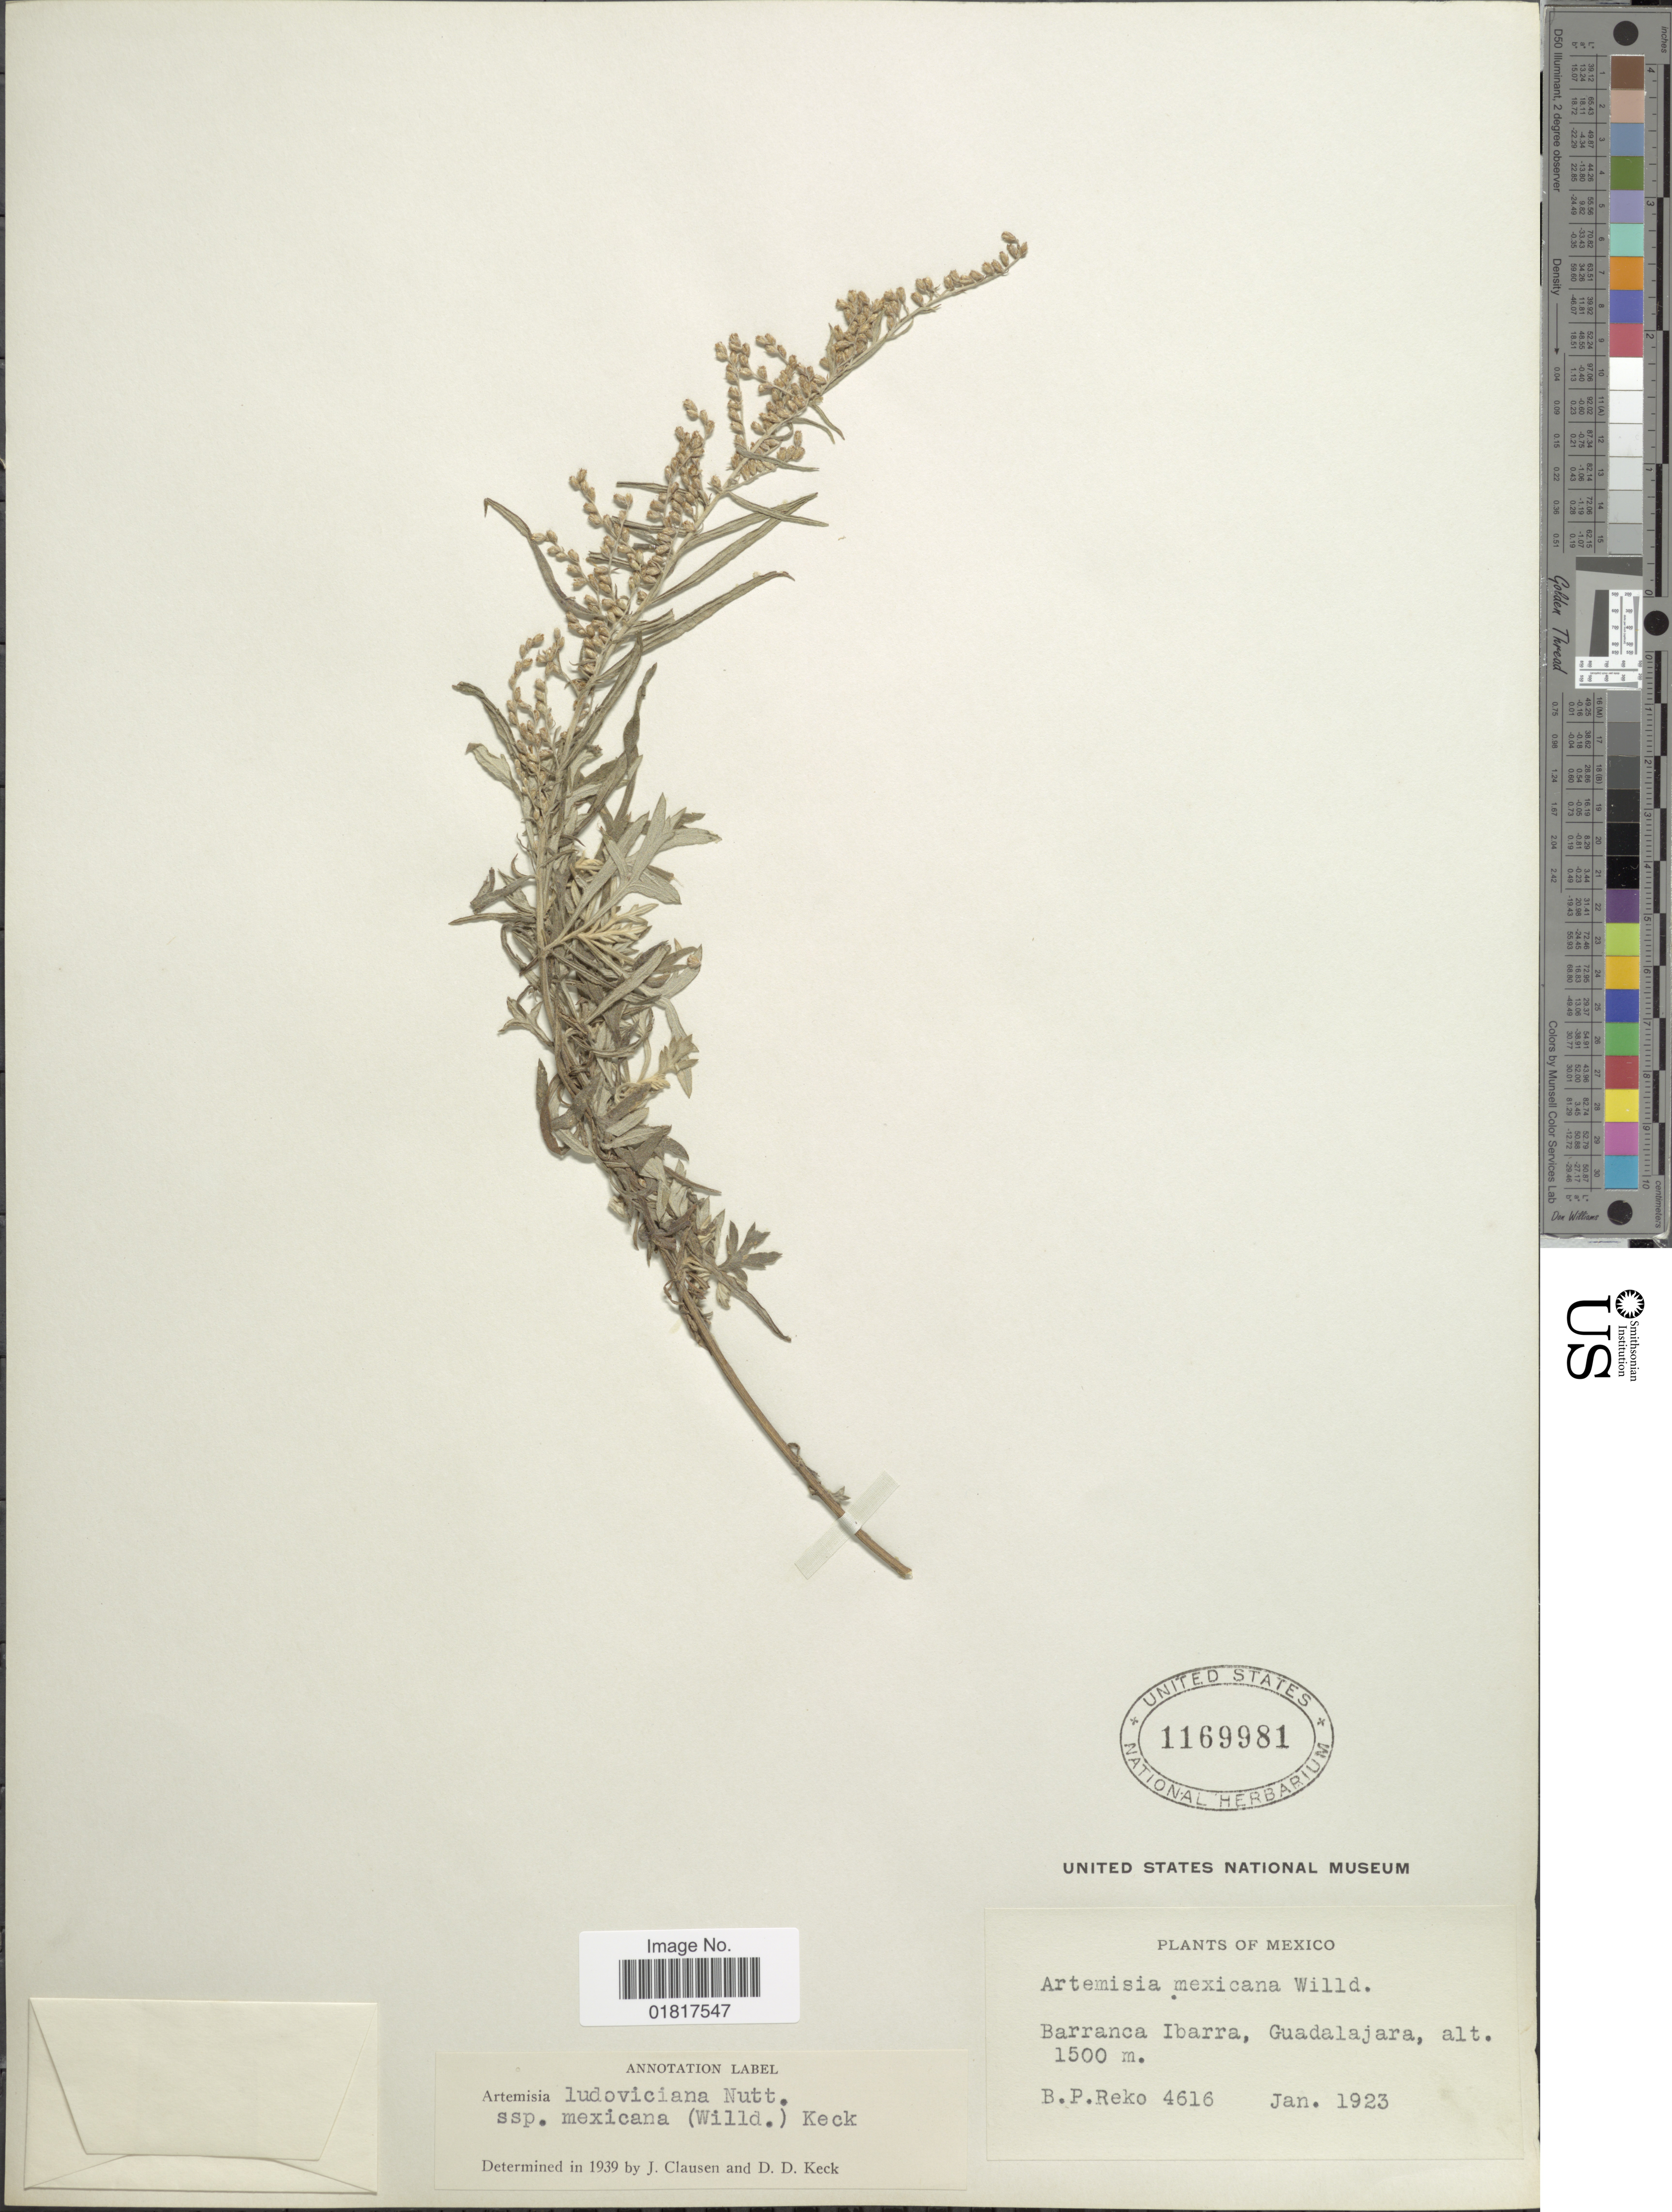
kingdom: Plantae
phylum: Tracheophyta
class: Magnoliopsida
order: Asterales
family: Asteraceae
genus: Artemisia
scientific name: Artemisia ludoviciana subsp. mexicana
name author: (Willd. ex Spreng.) D.D. Keck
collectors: B. P. Reko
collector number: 4616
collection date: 1923-01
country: Mexico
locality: Barranca Ibarra, Guadalajara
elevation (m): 1500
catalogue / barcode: US 1169981